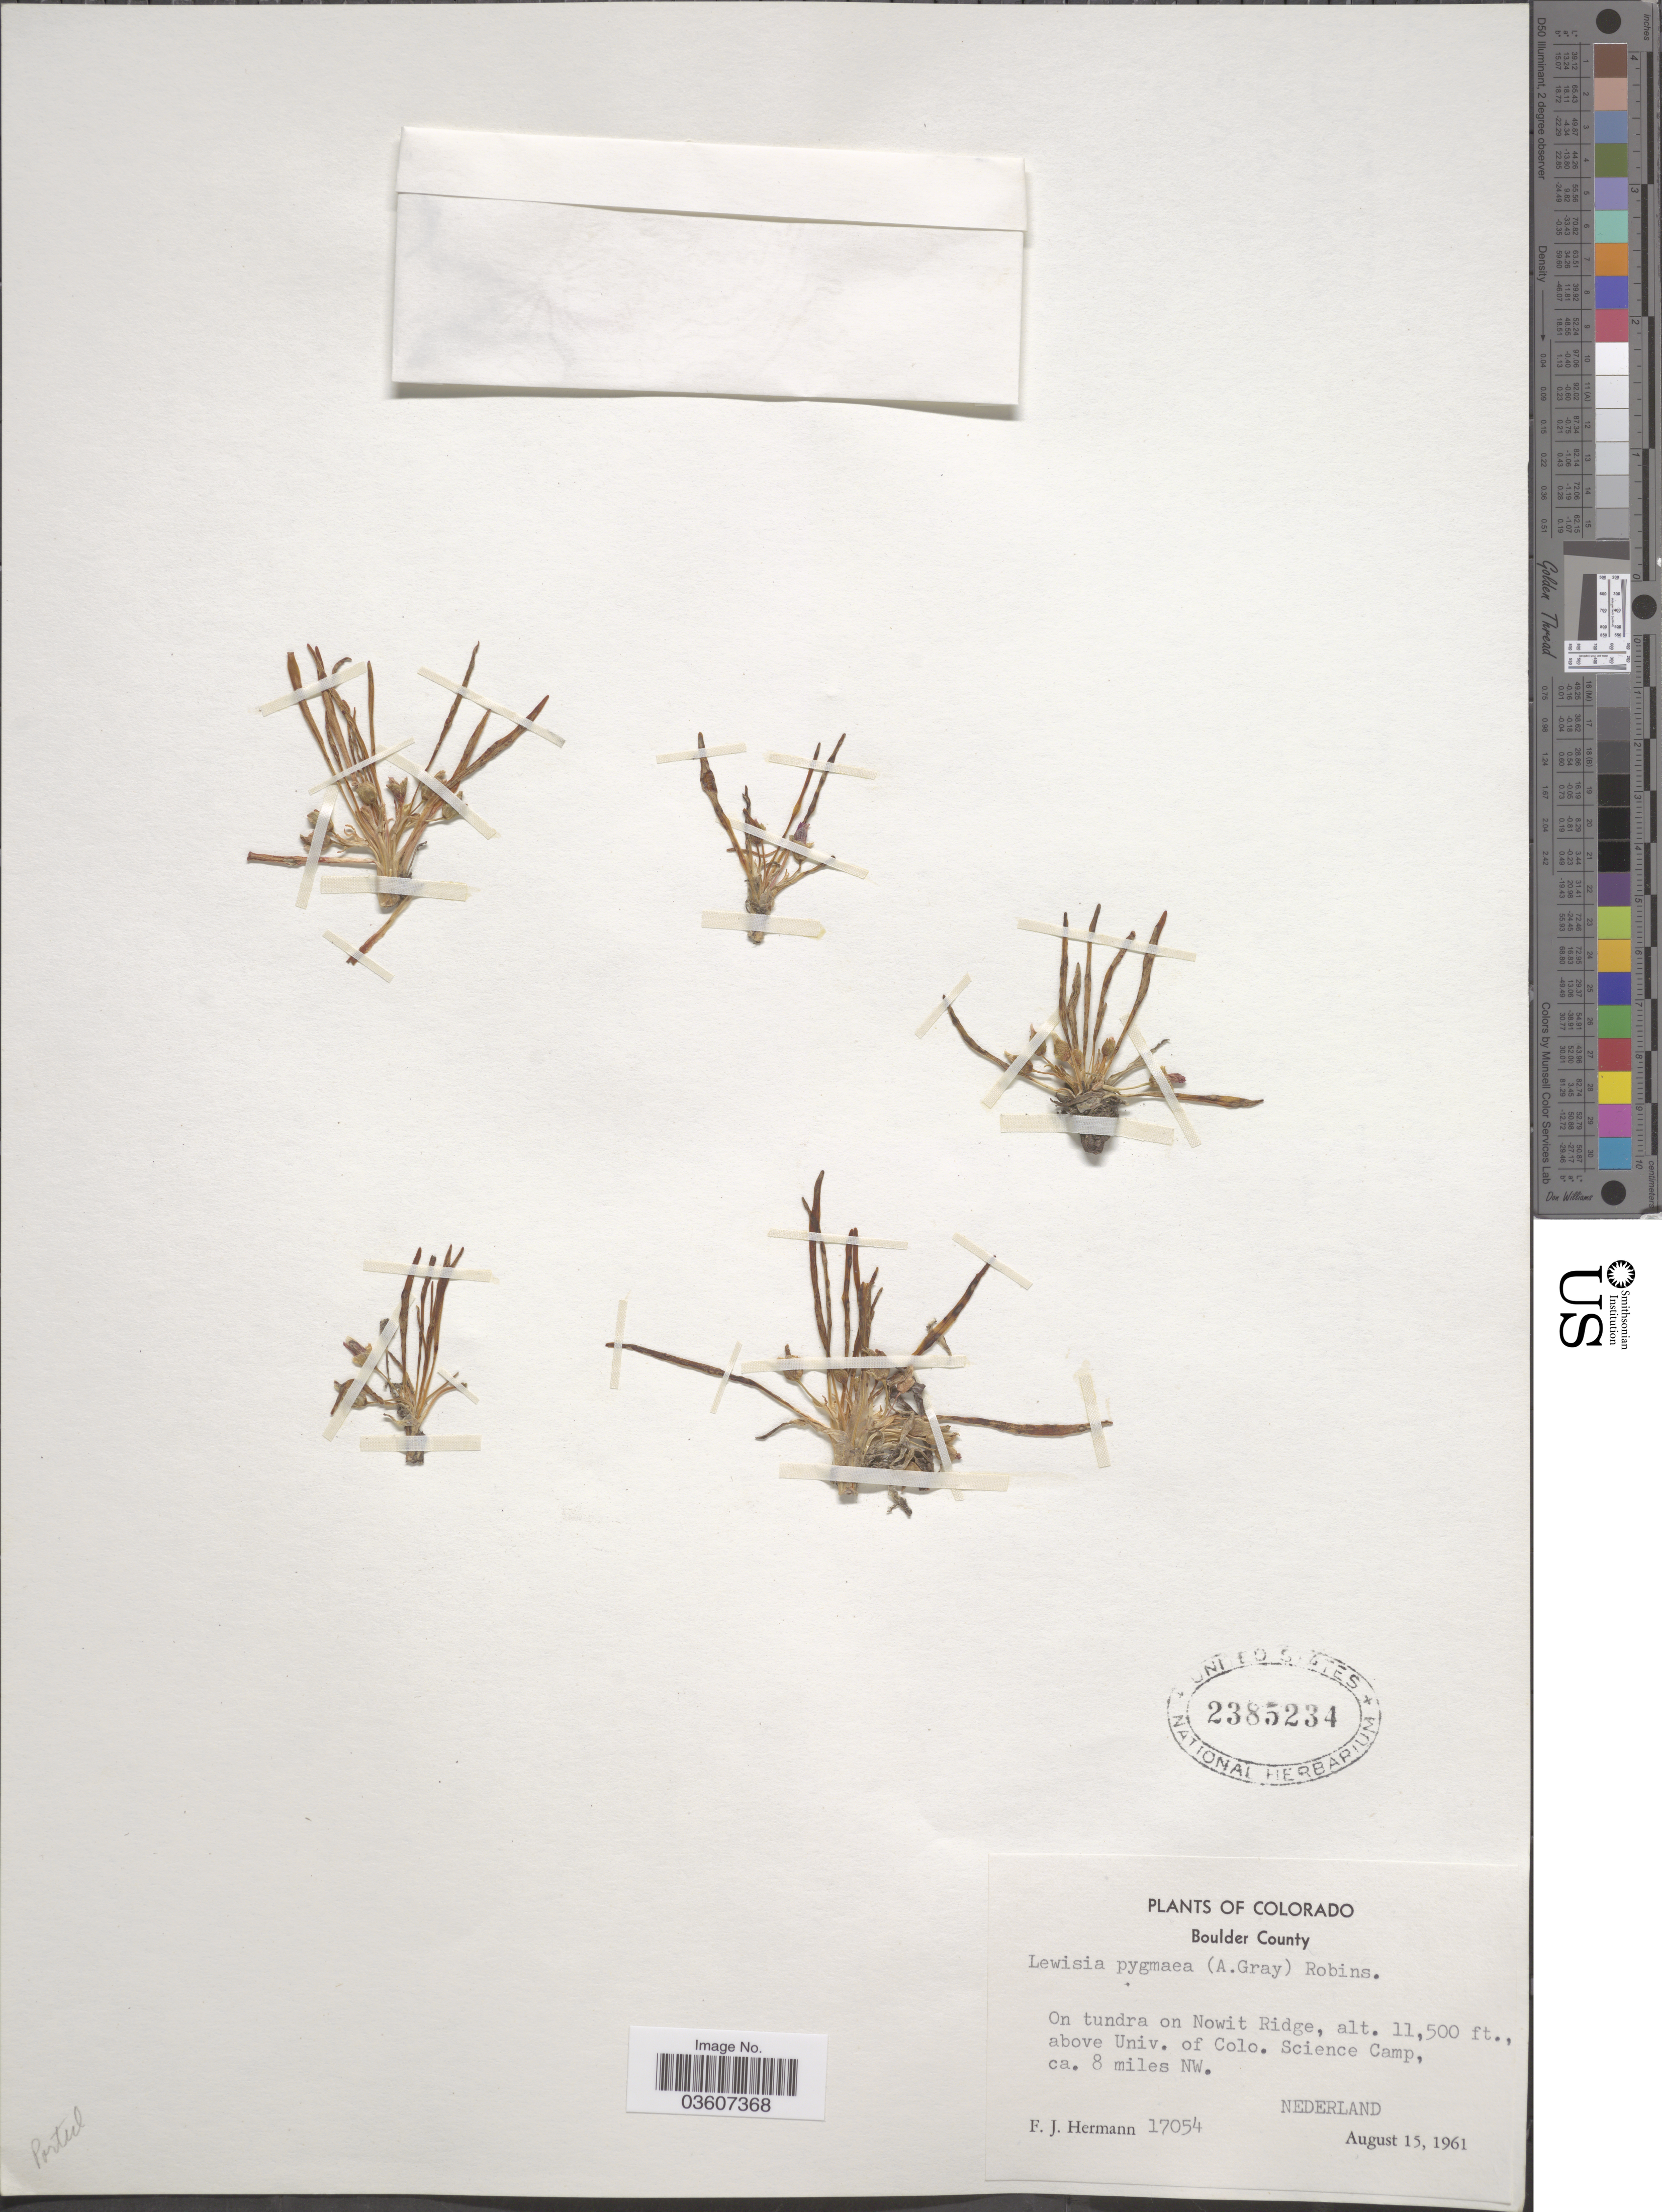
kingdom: Plantae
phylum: Tracheophyta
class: Magnoliopsida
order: Caryophyllales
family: Montiaceae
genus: Lewisia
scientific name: Lewisia pygmaea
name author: (A. Gray) B.L. Rob.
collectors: F. J. Hermann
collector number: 17054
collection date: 1961-08-15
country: United States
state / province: Colorado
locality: Boulder County. On tundra on Nowit Ridge, above Univ. of Colo. Science Camp, ca. 8 miles NW. Nederland.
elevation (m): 3505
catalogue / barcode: US 2385234